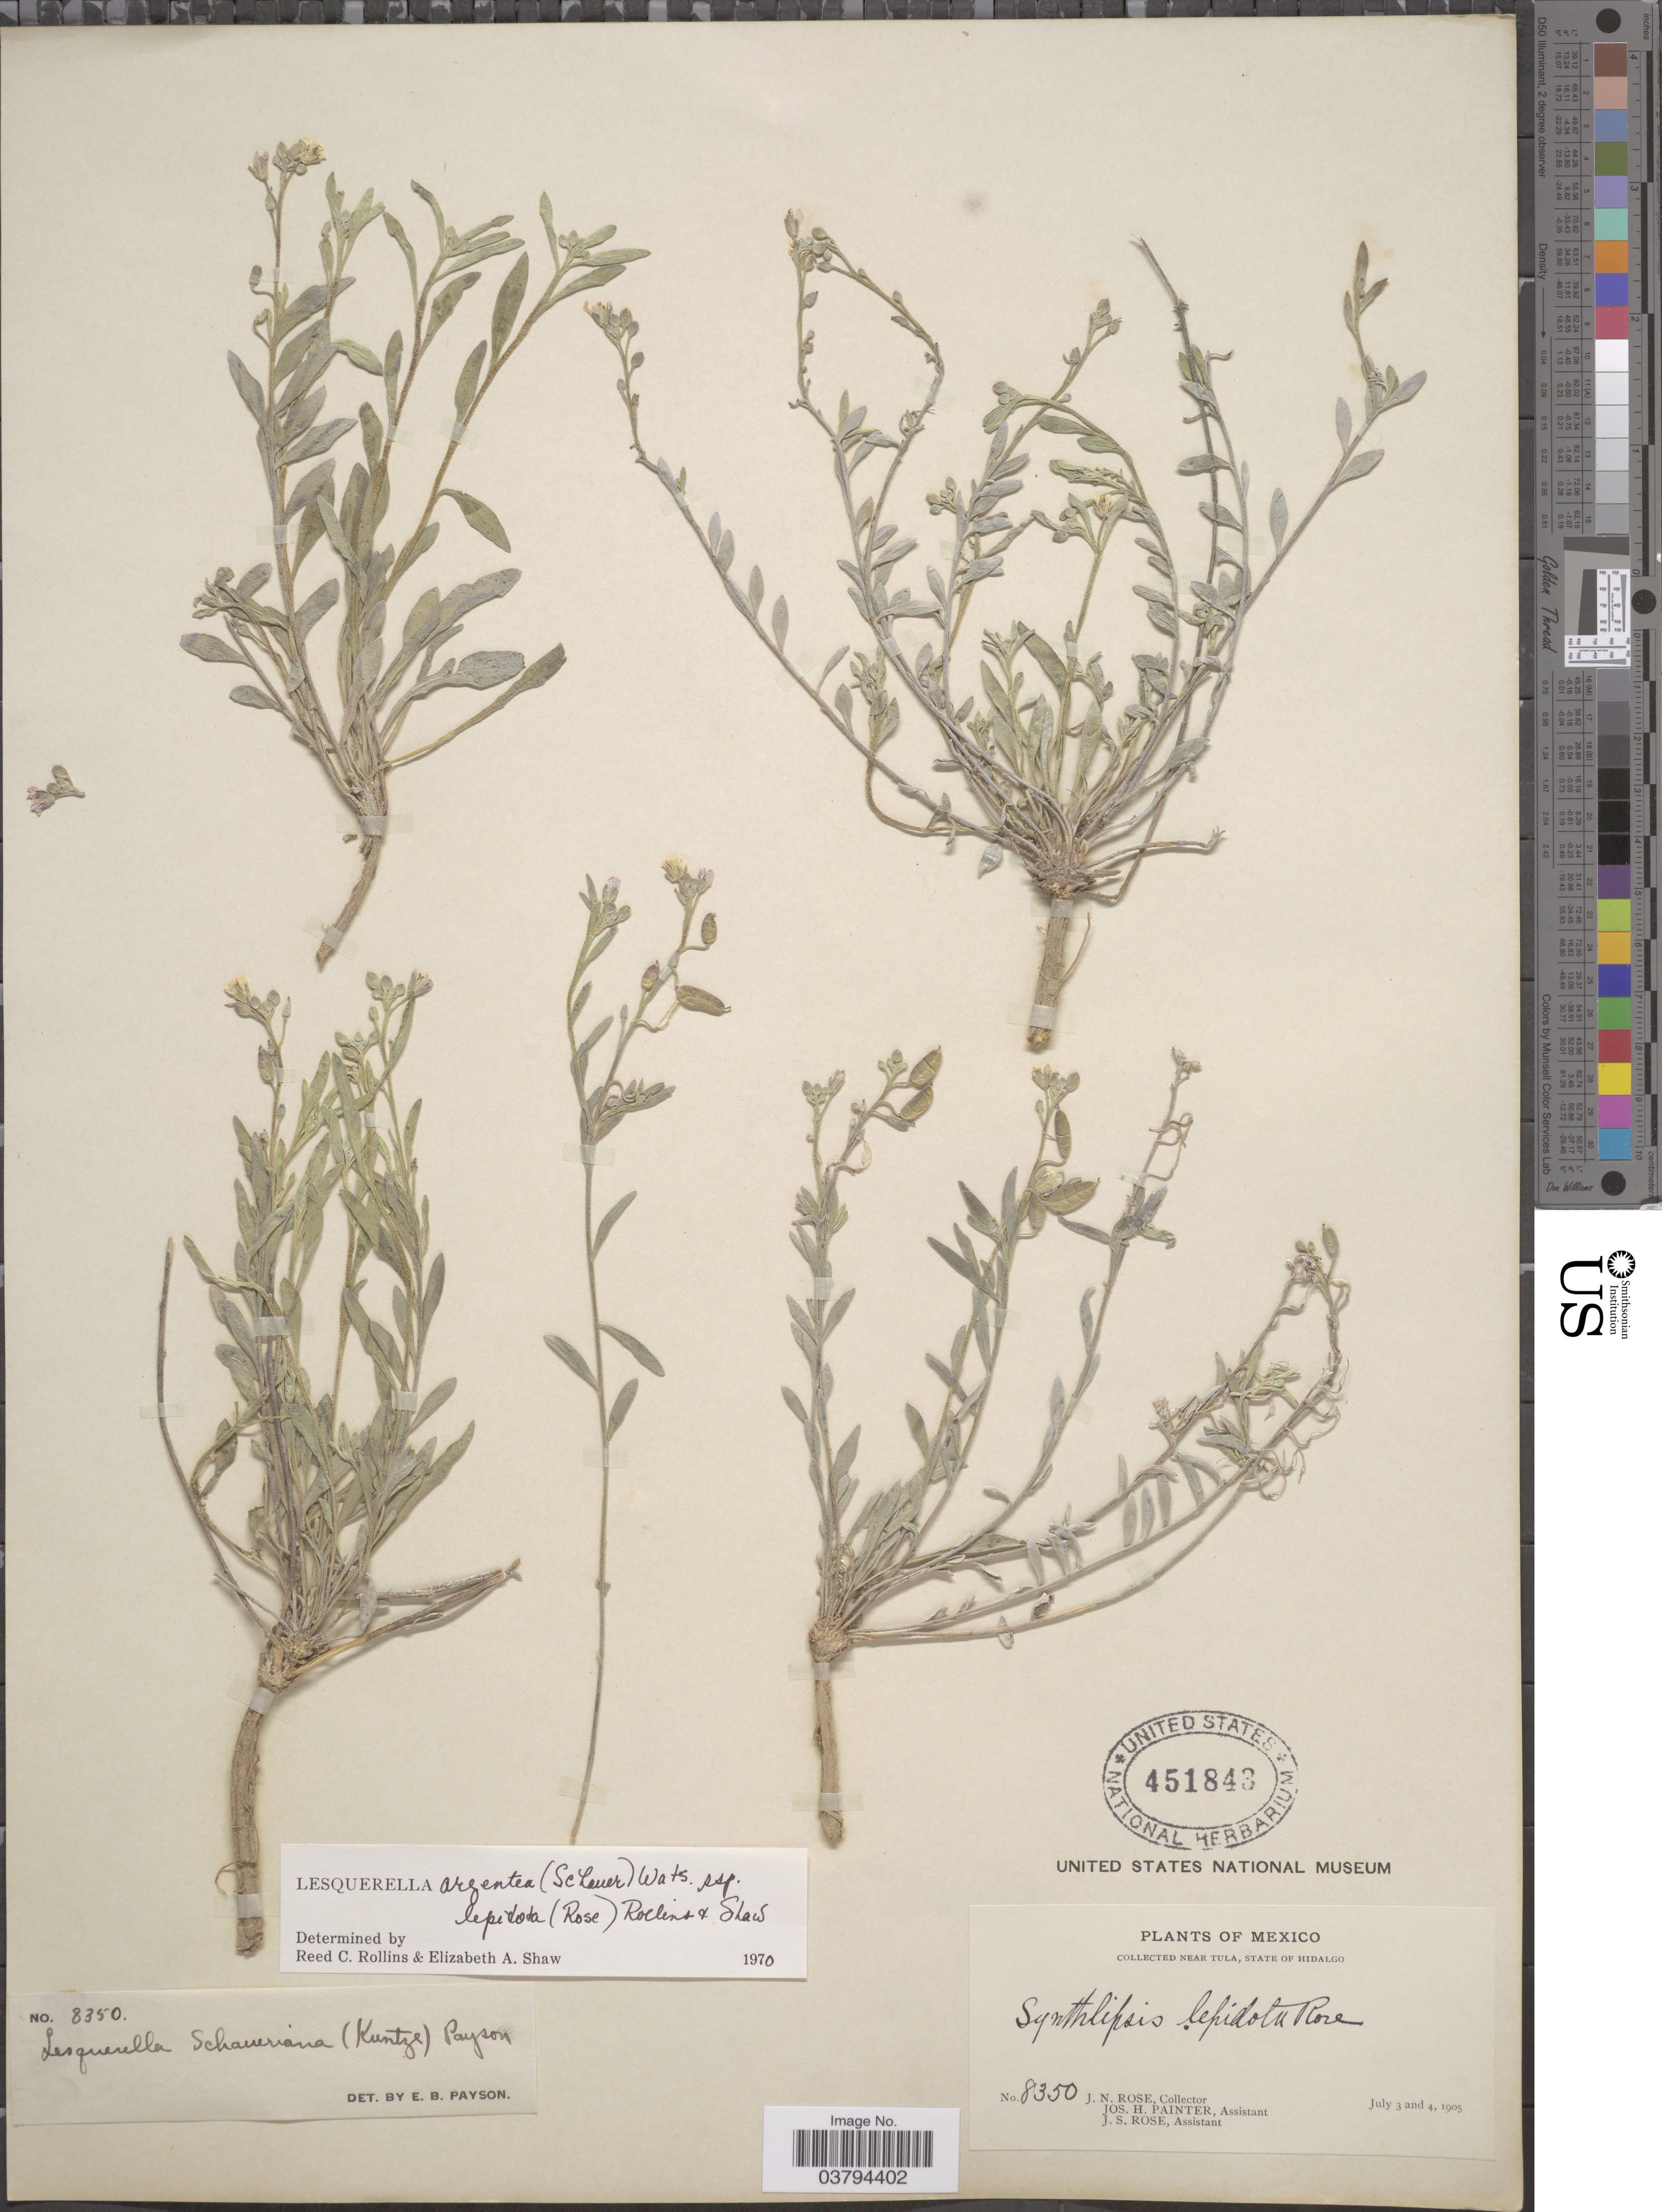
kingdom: Plantae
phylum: Tracheophyta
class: Magnoliopsida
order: Brassicales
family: Brassicaceae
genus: Lesquerella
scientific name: Lesquerella schaueriana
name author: (Kuntze) Payson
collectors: J. N. Rose, J. H. Painter & J. S. Rose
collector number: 8350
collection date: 1905-07-03/1905-07-04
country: Mexico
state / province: Hidalgo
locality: Near Tula, State of Hidalgo.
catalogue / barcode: US 451843